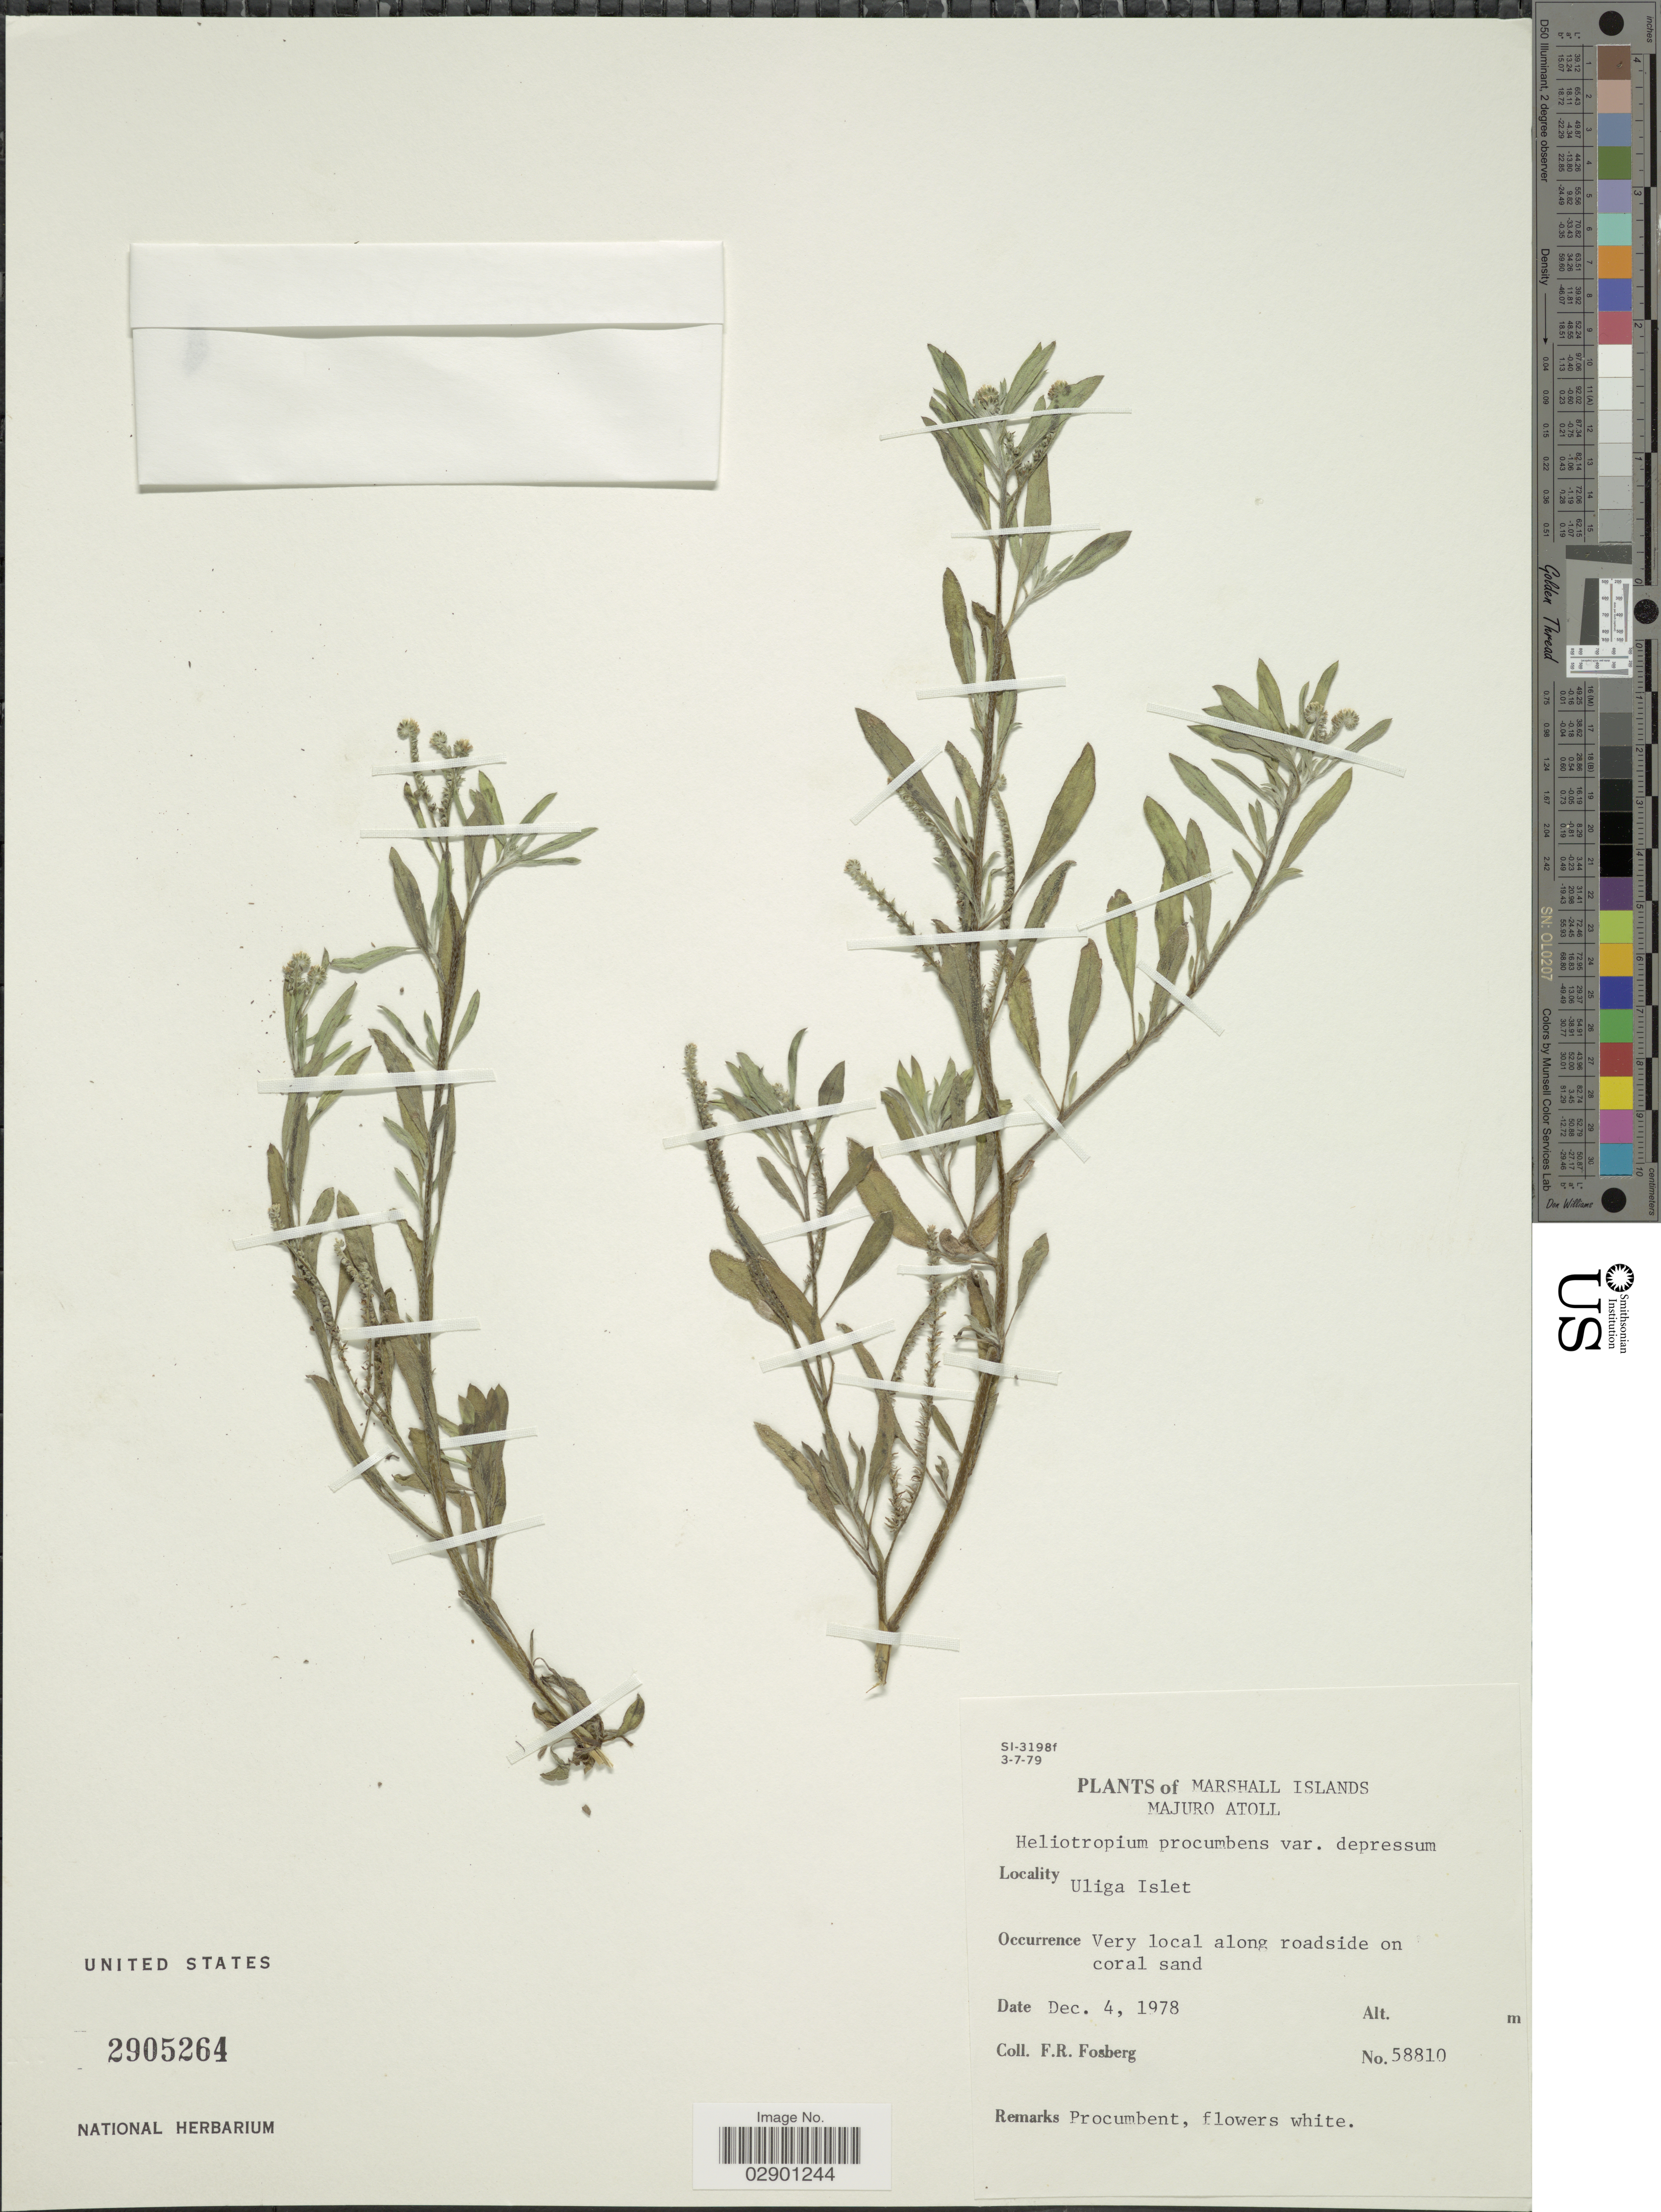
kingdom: Plantae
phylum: Tracheophyta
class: Magnoliopsida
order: Boraginales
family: Heliotropiaceae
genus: Heliotropium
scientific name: Heliotropium procumbens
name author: Mill.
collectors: F. R. Fosberg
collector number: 58810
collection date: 1978-12-04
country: Marshall Islands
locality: Majuro Atoll. Uliga Islet.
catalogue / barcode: US 2905264